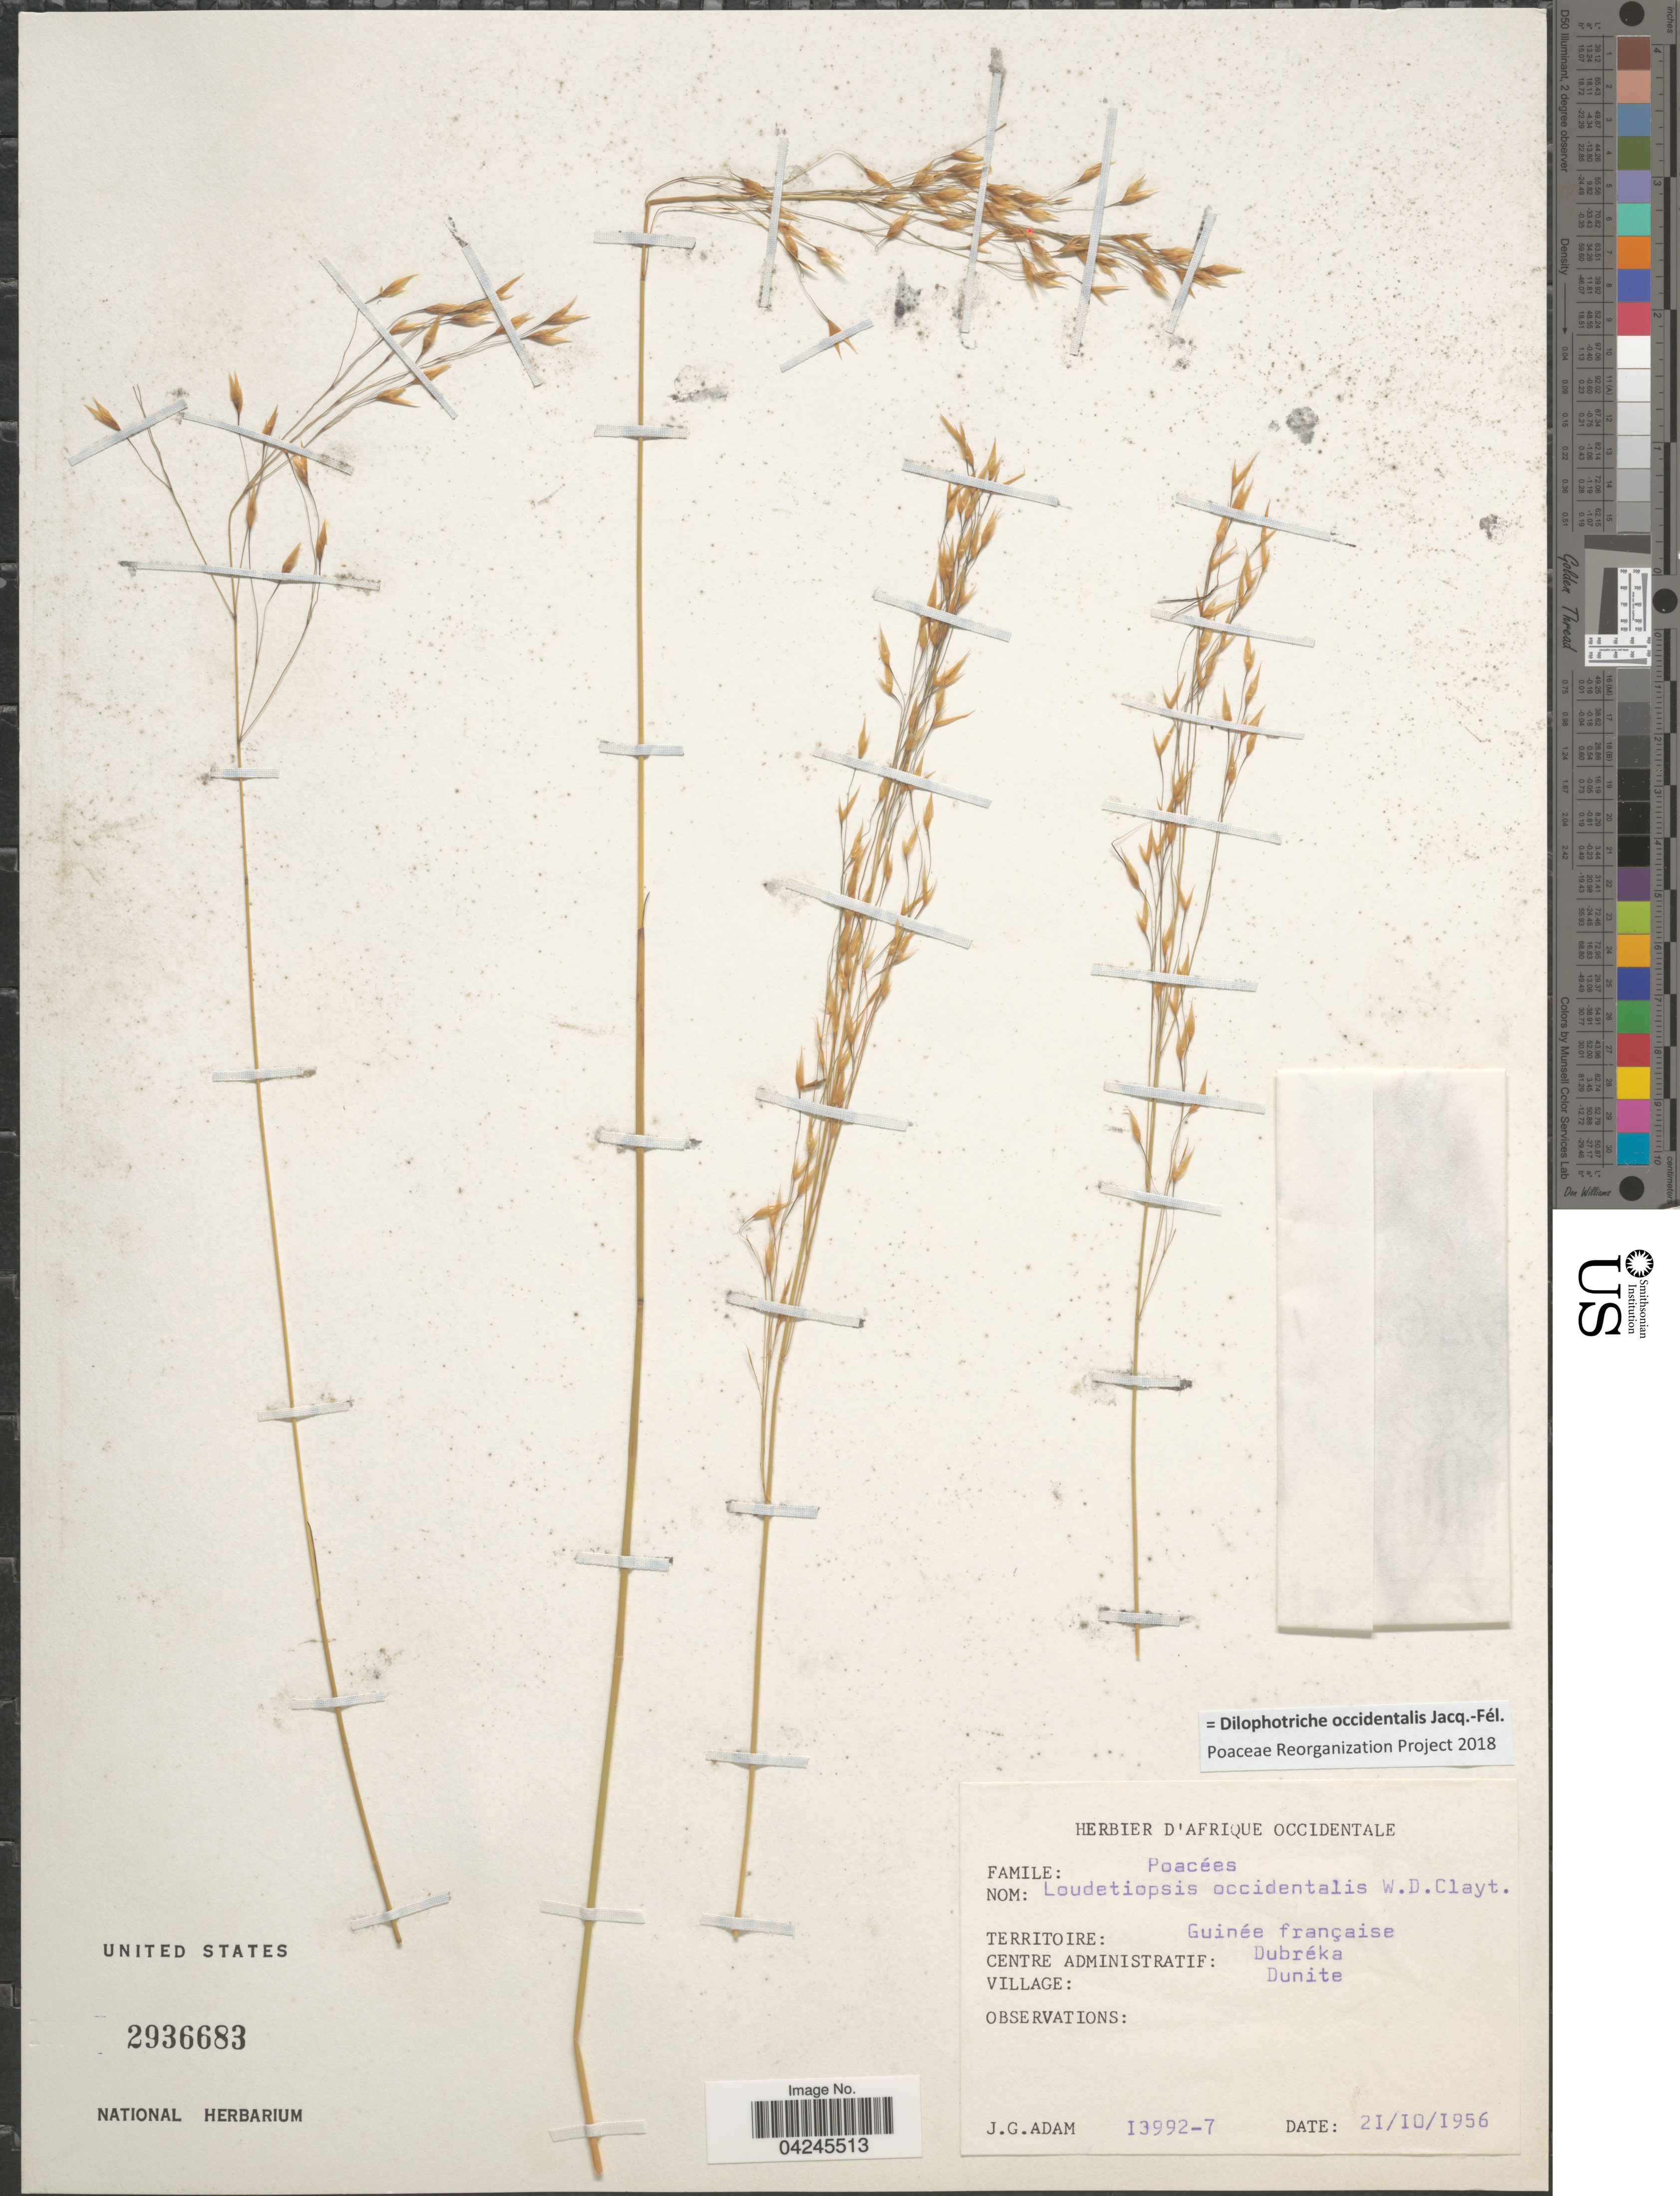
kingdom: Plantae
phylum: Tracheophyta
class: Liliopsida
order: Poales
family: Poaceae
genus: Dilophotriche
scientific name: Dilophotriche occidentalis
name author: Jacq.-Fél.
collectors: J. Adam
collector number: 13992-7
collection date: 1956-10-21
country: French Guiana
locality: Territorie: Guinée française. Centre Administratif: Dubréka. Village: Dunite.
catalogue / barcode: US 2936683